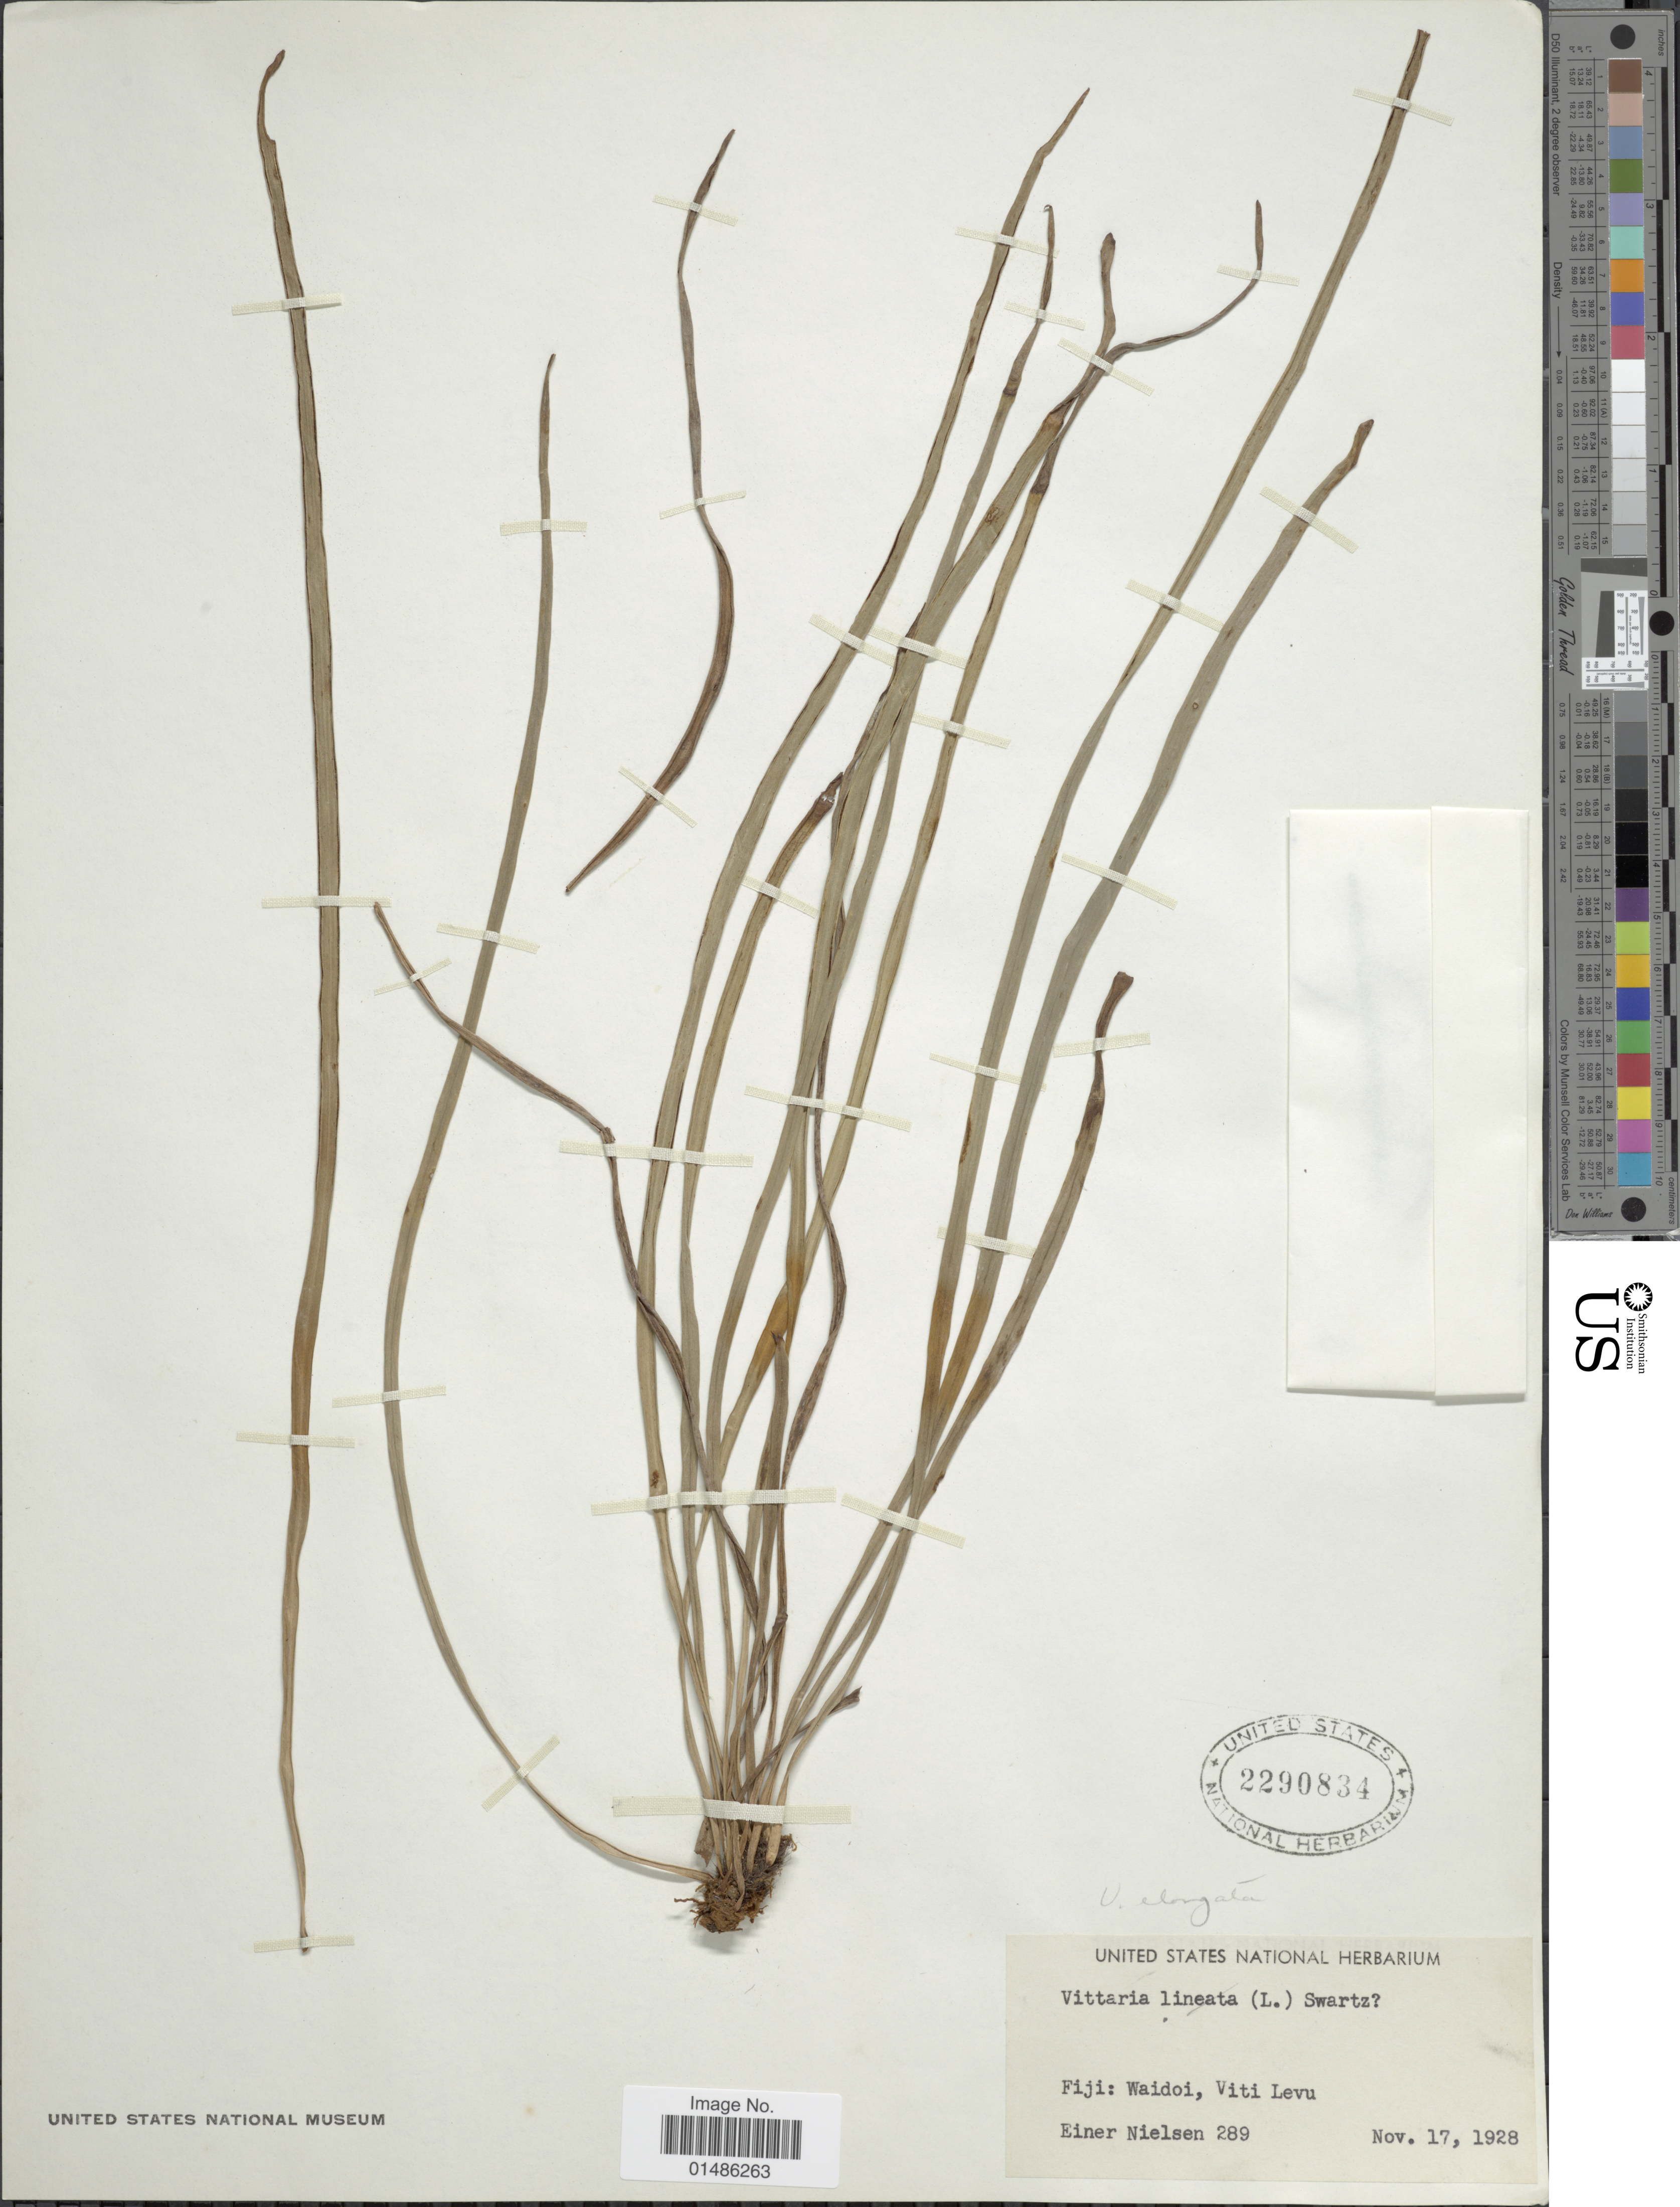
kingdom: Plantae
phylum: Tracheophyta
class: Polypodiopsida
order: Polypodiales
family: Pteridaceae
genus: Haplopteris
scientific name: Haplopteris elongata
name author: (Sw.) Crane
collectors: E. Nielsen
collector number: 289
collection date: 1928-11-17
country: Fiji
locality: Waidoi, Viti Levu.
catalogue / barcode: US 2290834